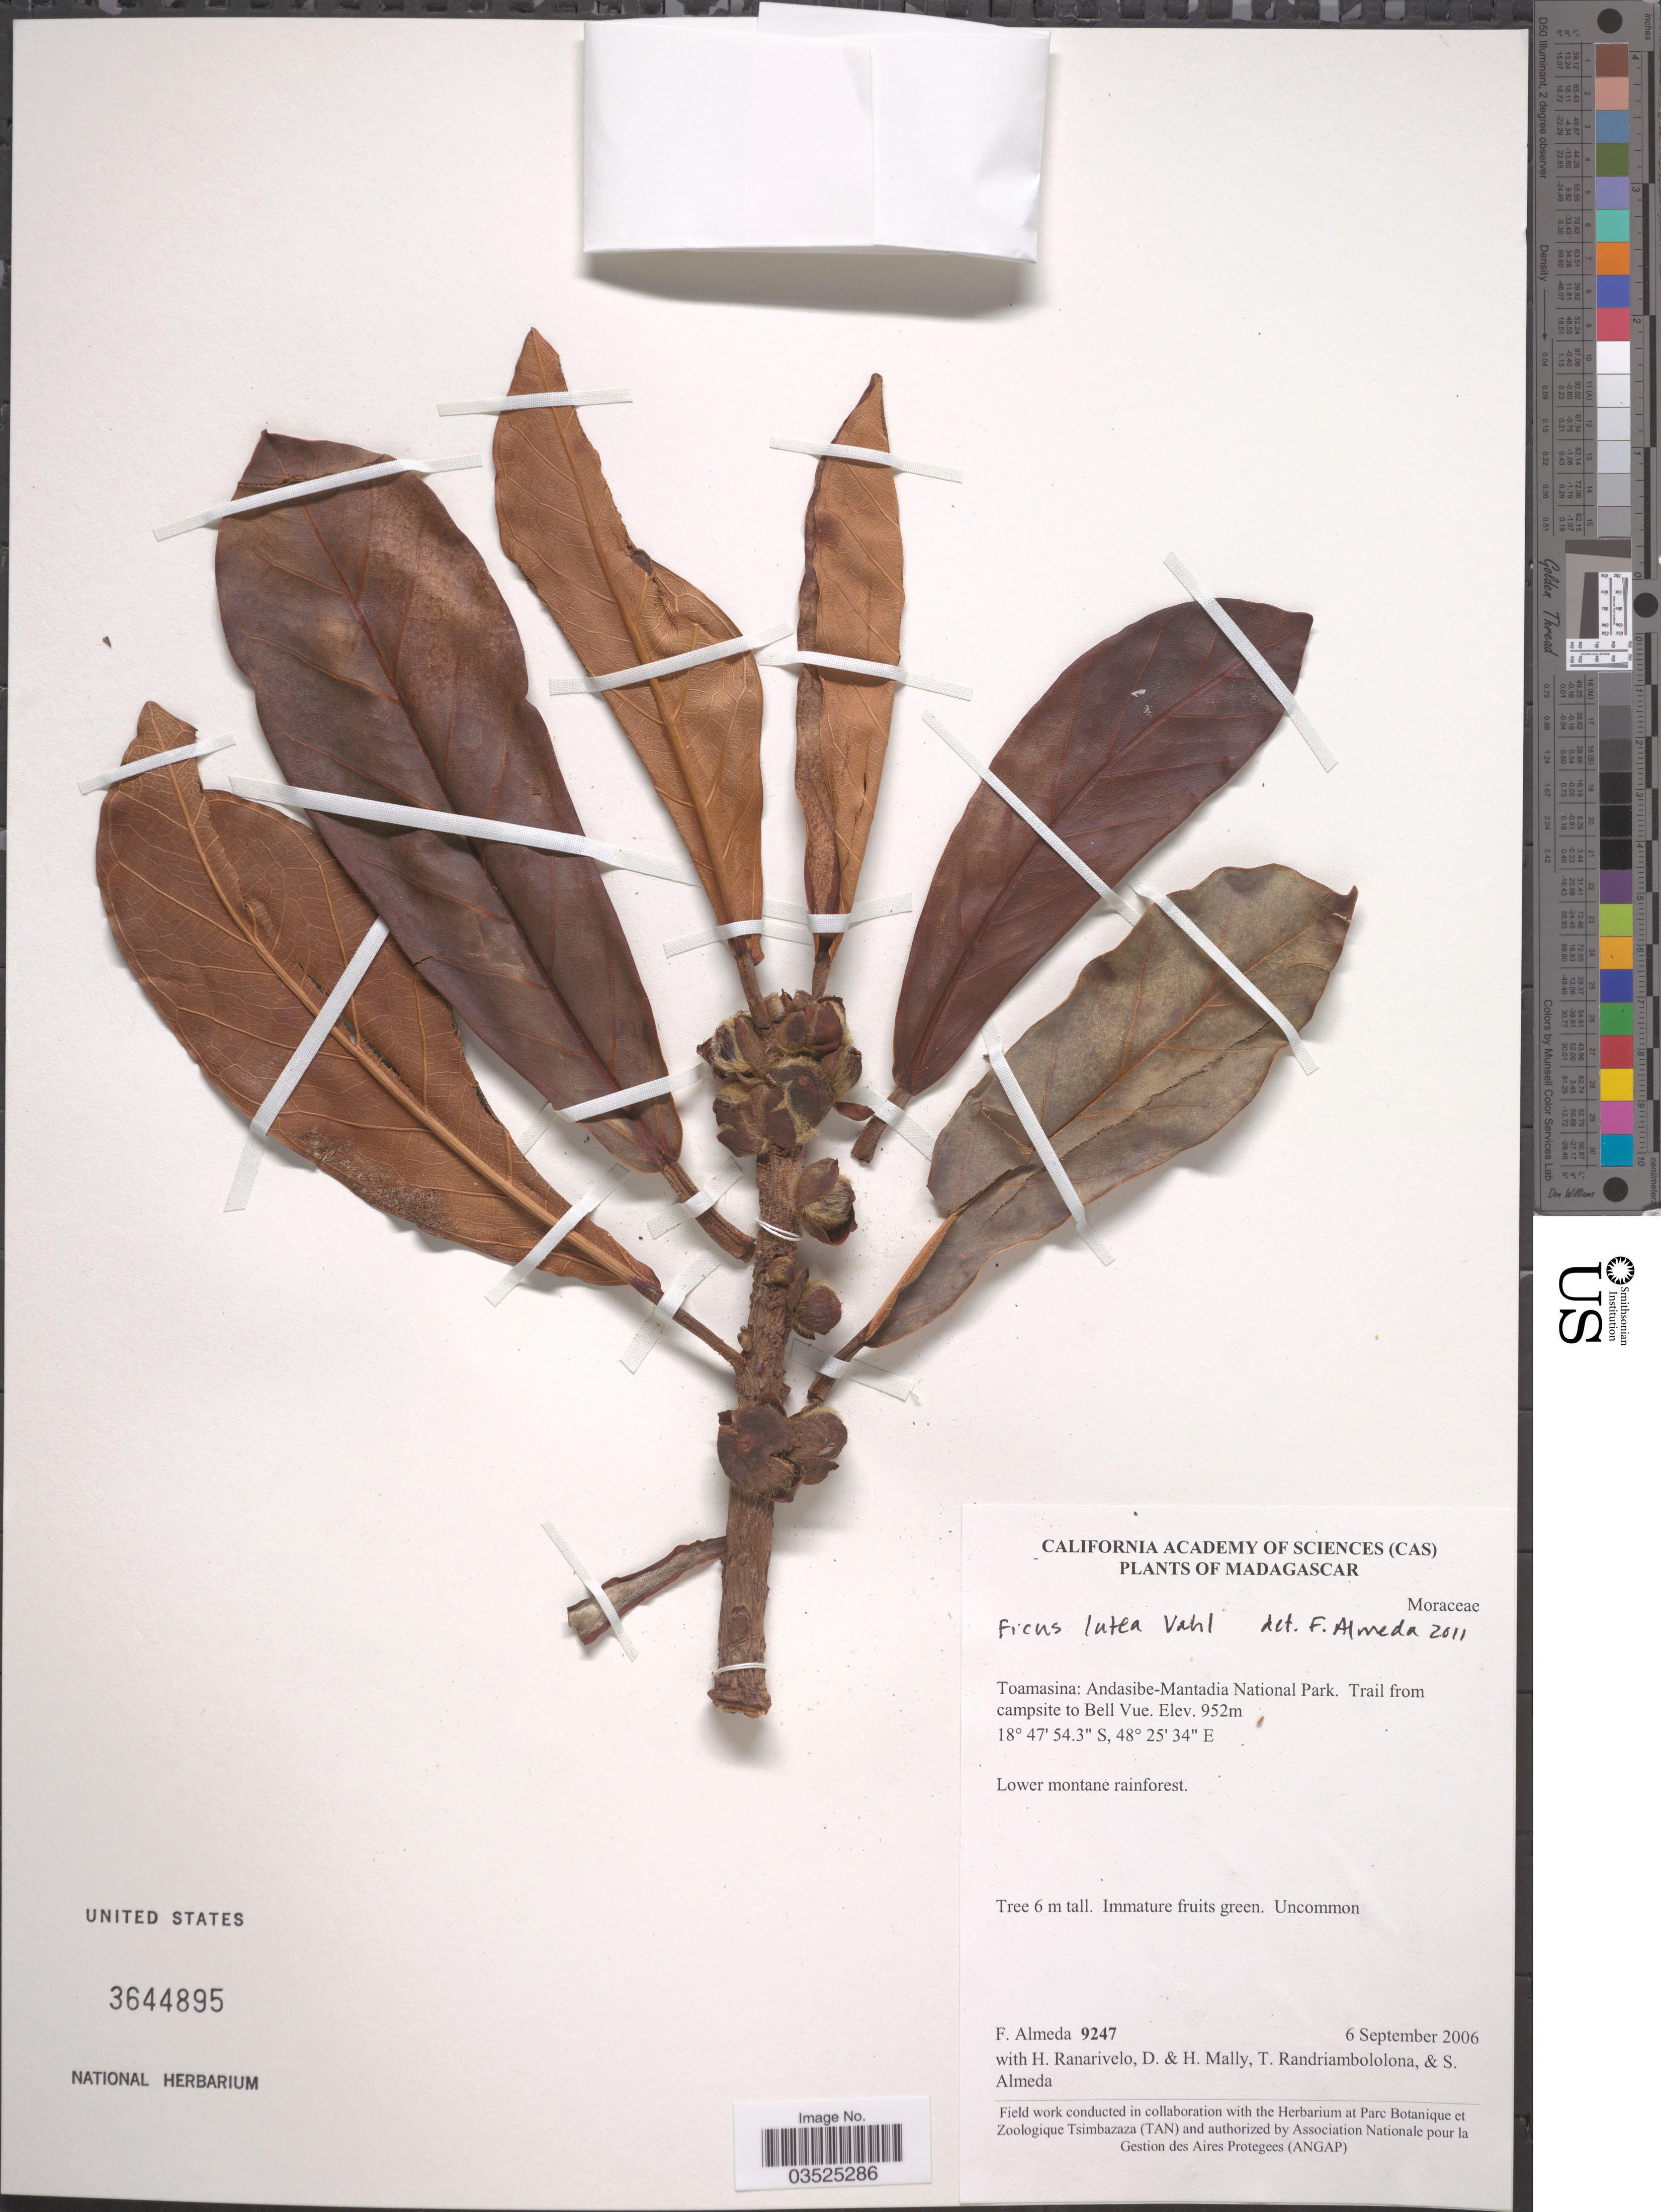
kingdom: Plantae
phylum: Tracheophyta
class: Magnoliopsida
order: Rosales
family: Moraceae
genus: Ficus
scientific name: Ficus lutea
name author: Vahl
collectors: F. Almeda, H. Ranarivelo, D. Mally, H. Mally & et al.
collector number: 9247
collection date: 2006-09-06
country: Madagascar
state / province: Alaotra Mangoro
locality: Andasibe-Mantadia National Park. Trail from campsite to Bell Vue.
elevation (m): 952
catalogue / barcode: US 3644895